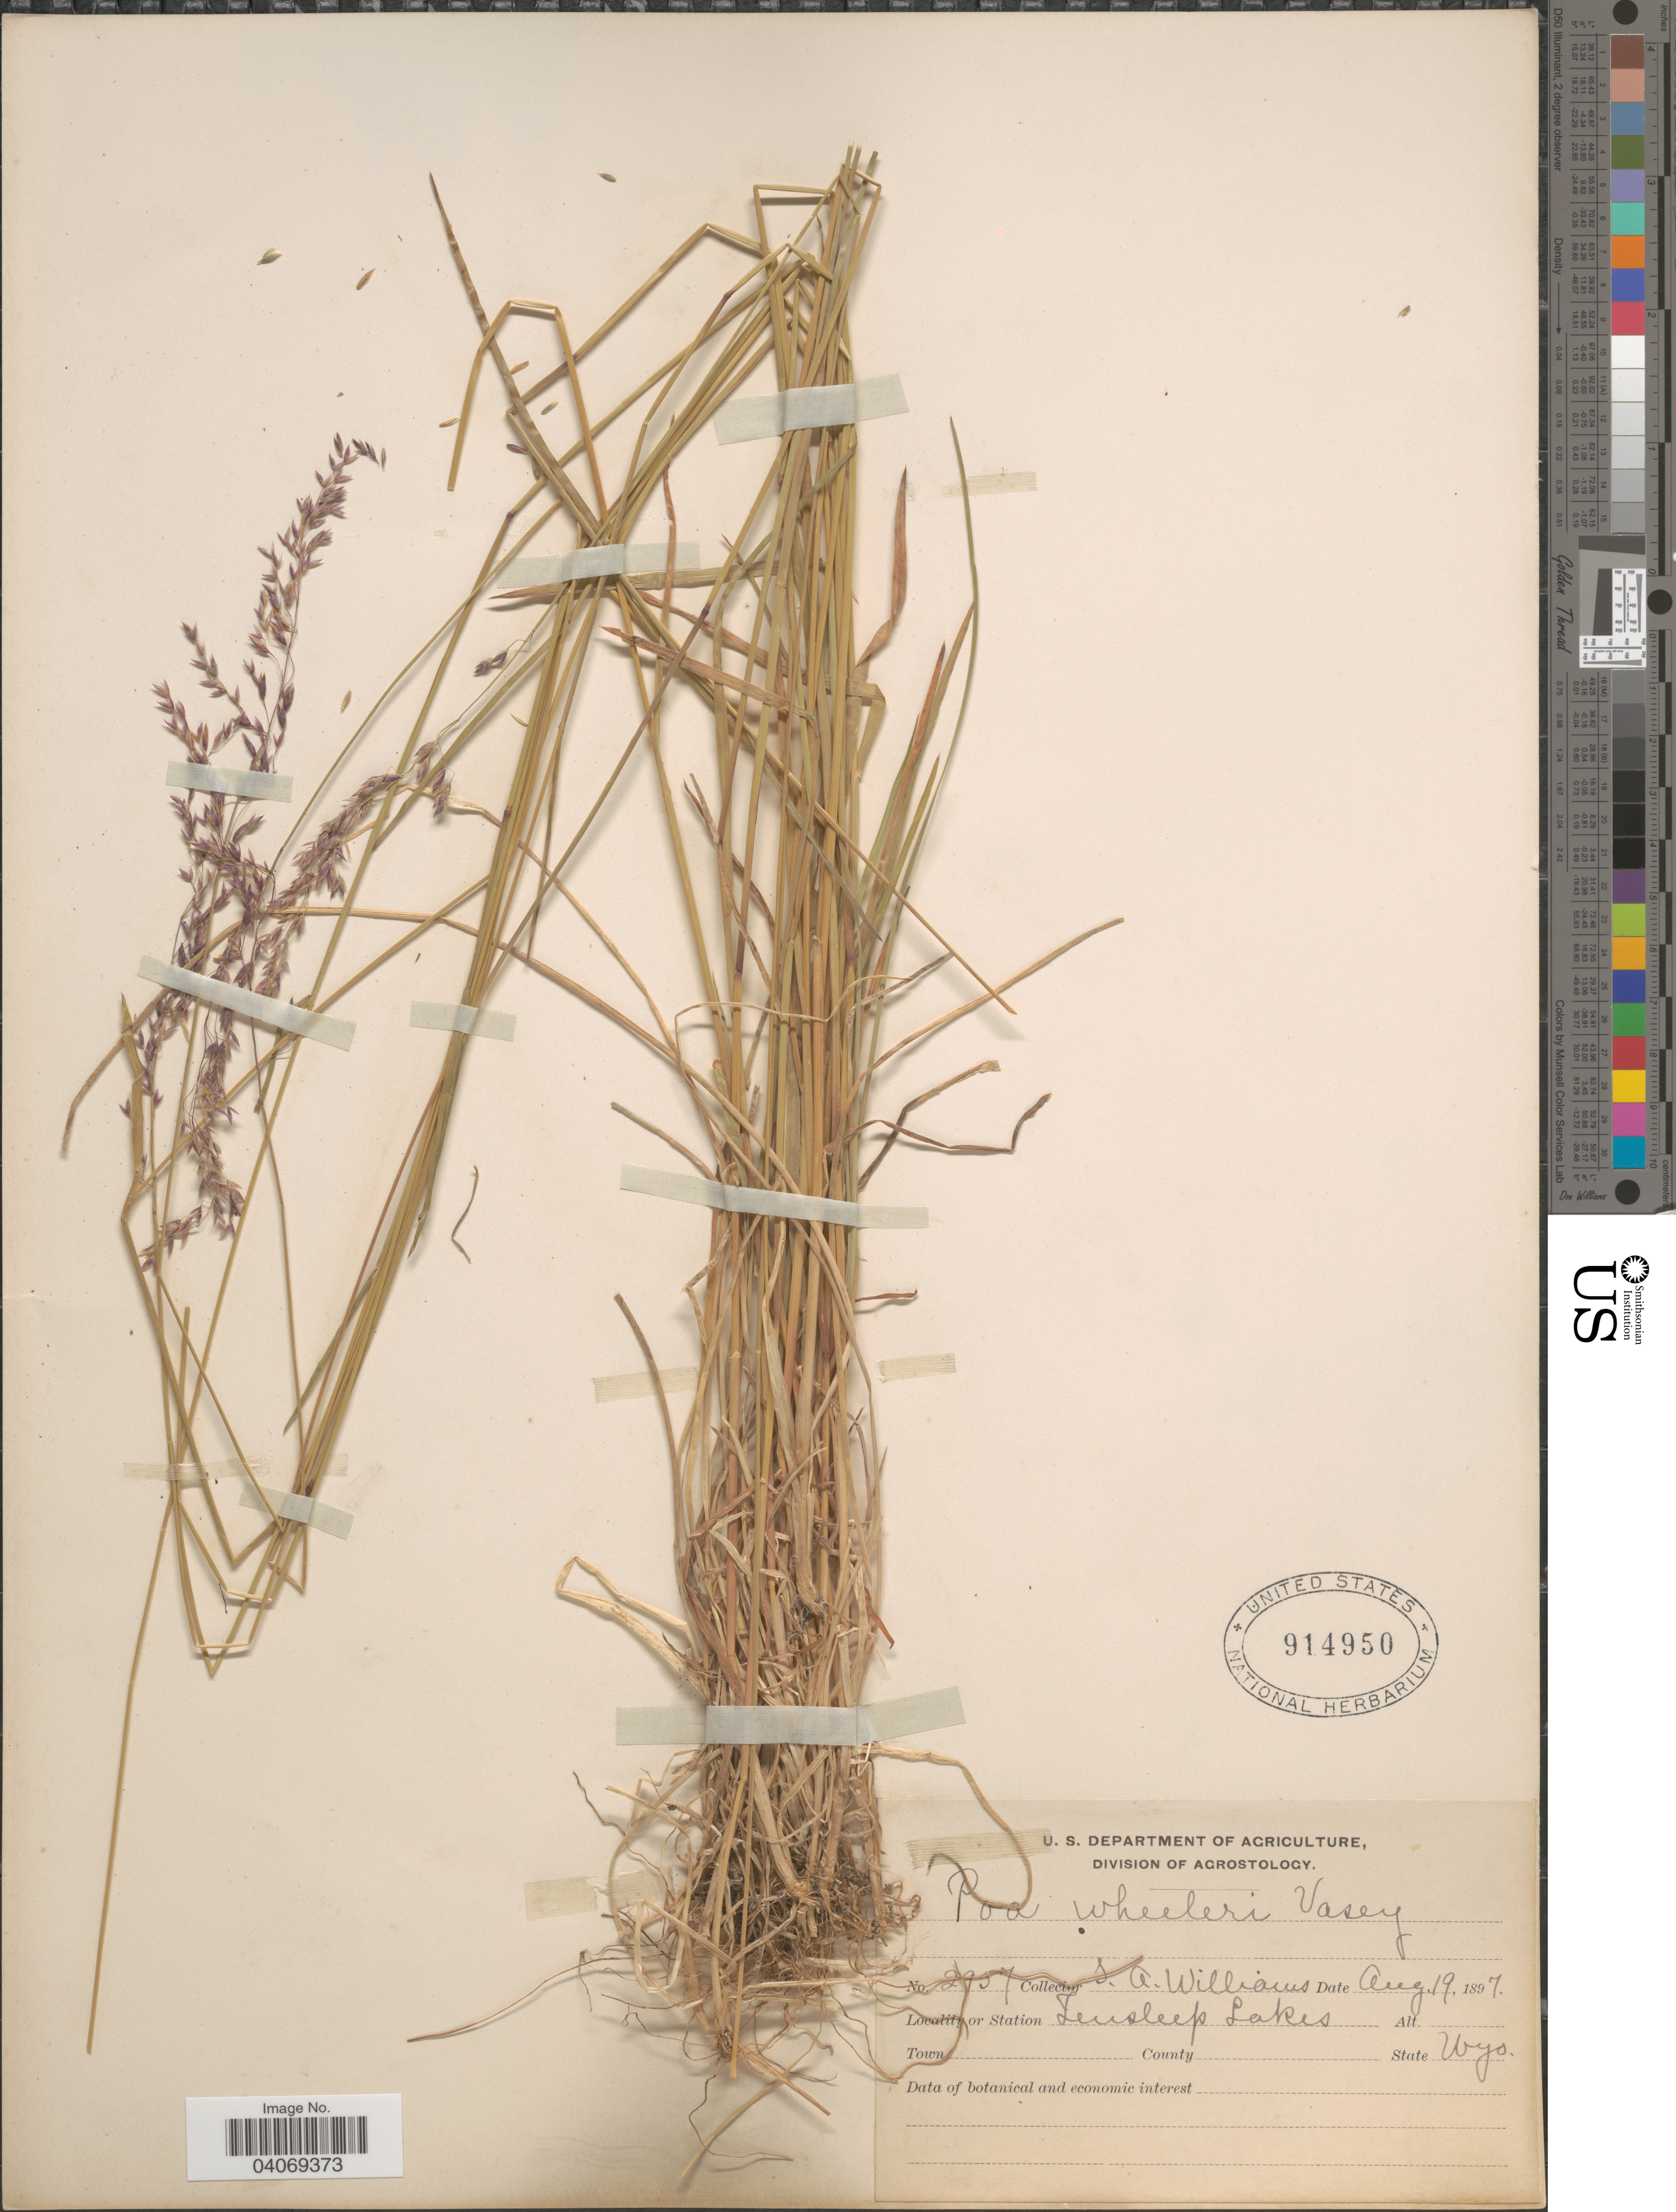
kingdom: Plantae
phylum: Tracheophyta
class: Liliopsida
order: Poales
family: Poaceae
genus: Poa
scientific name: Poa wheeleri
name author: Vasey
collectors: S. Williams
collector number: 2957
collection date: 1897-08-19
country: United States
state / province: Wyoming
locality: Tensleep Lakes.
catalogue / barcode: US 914950